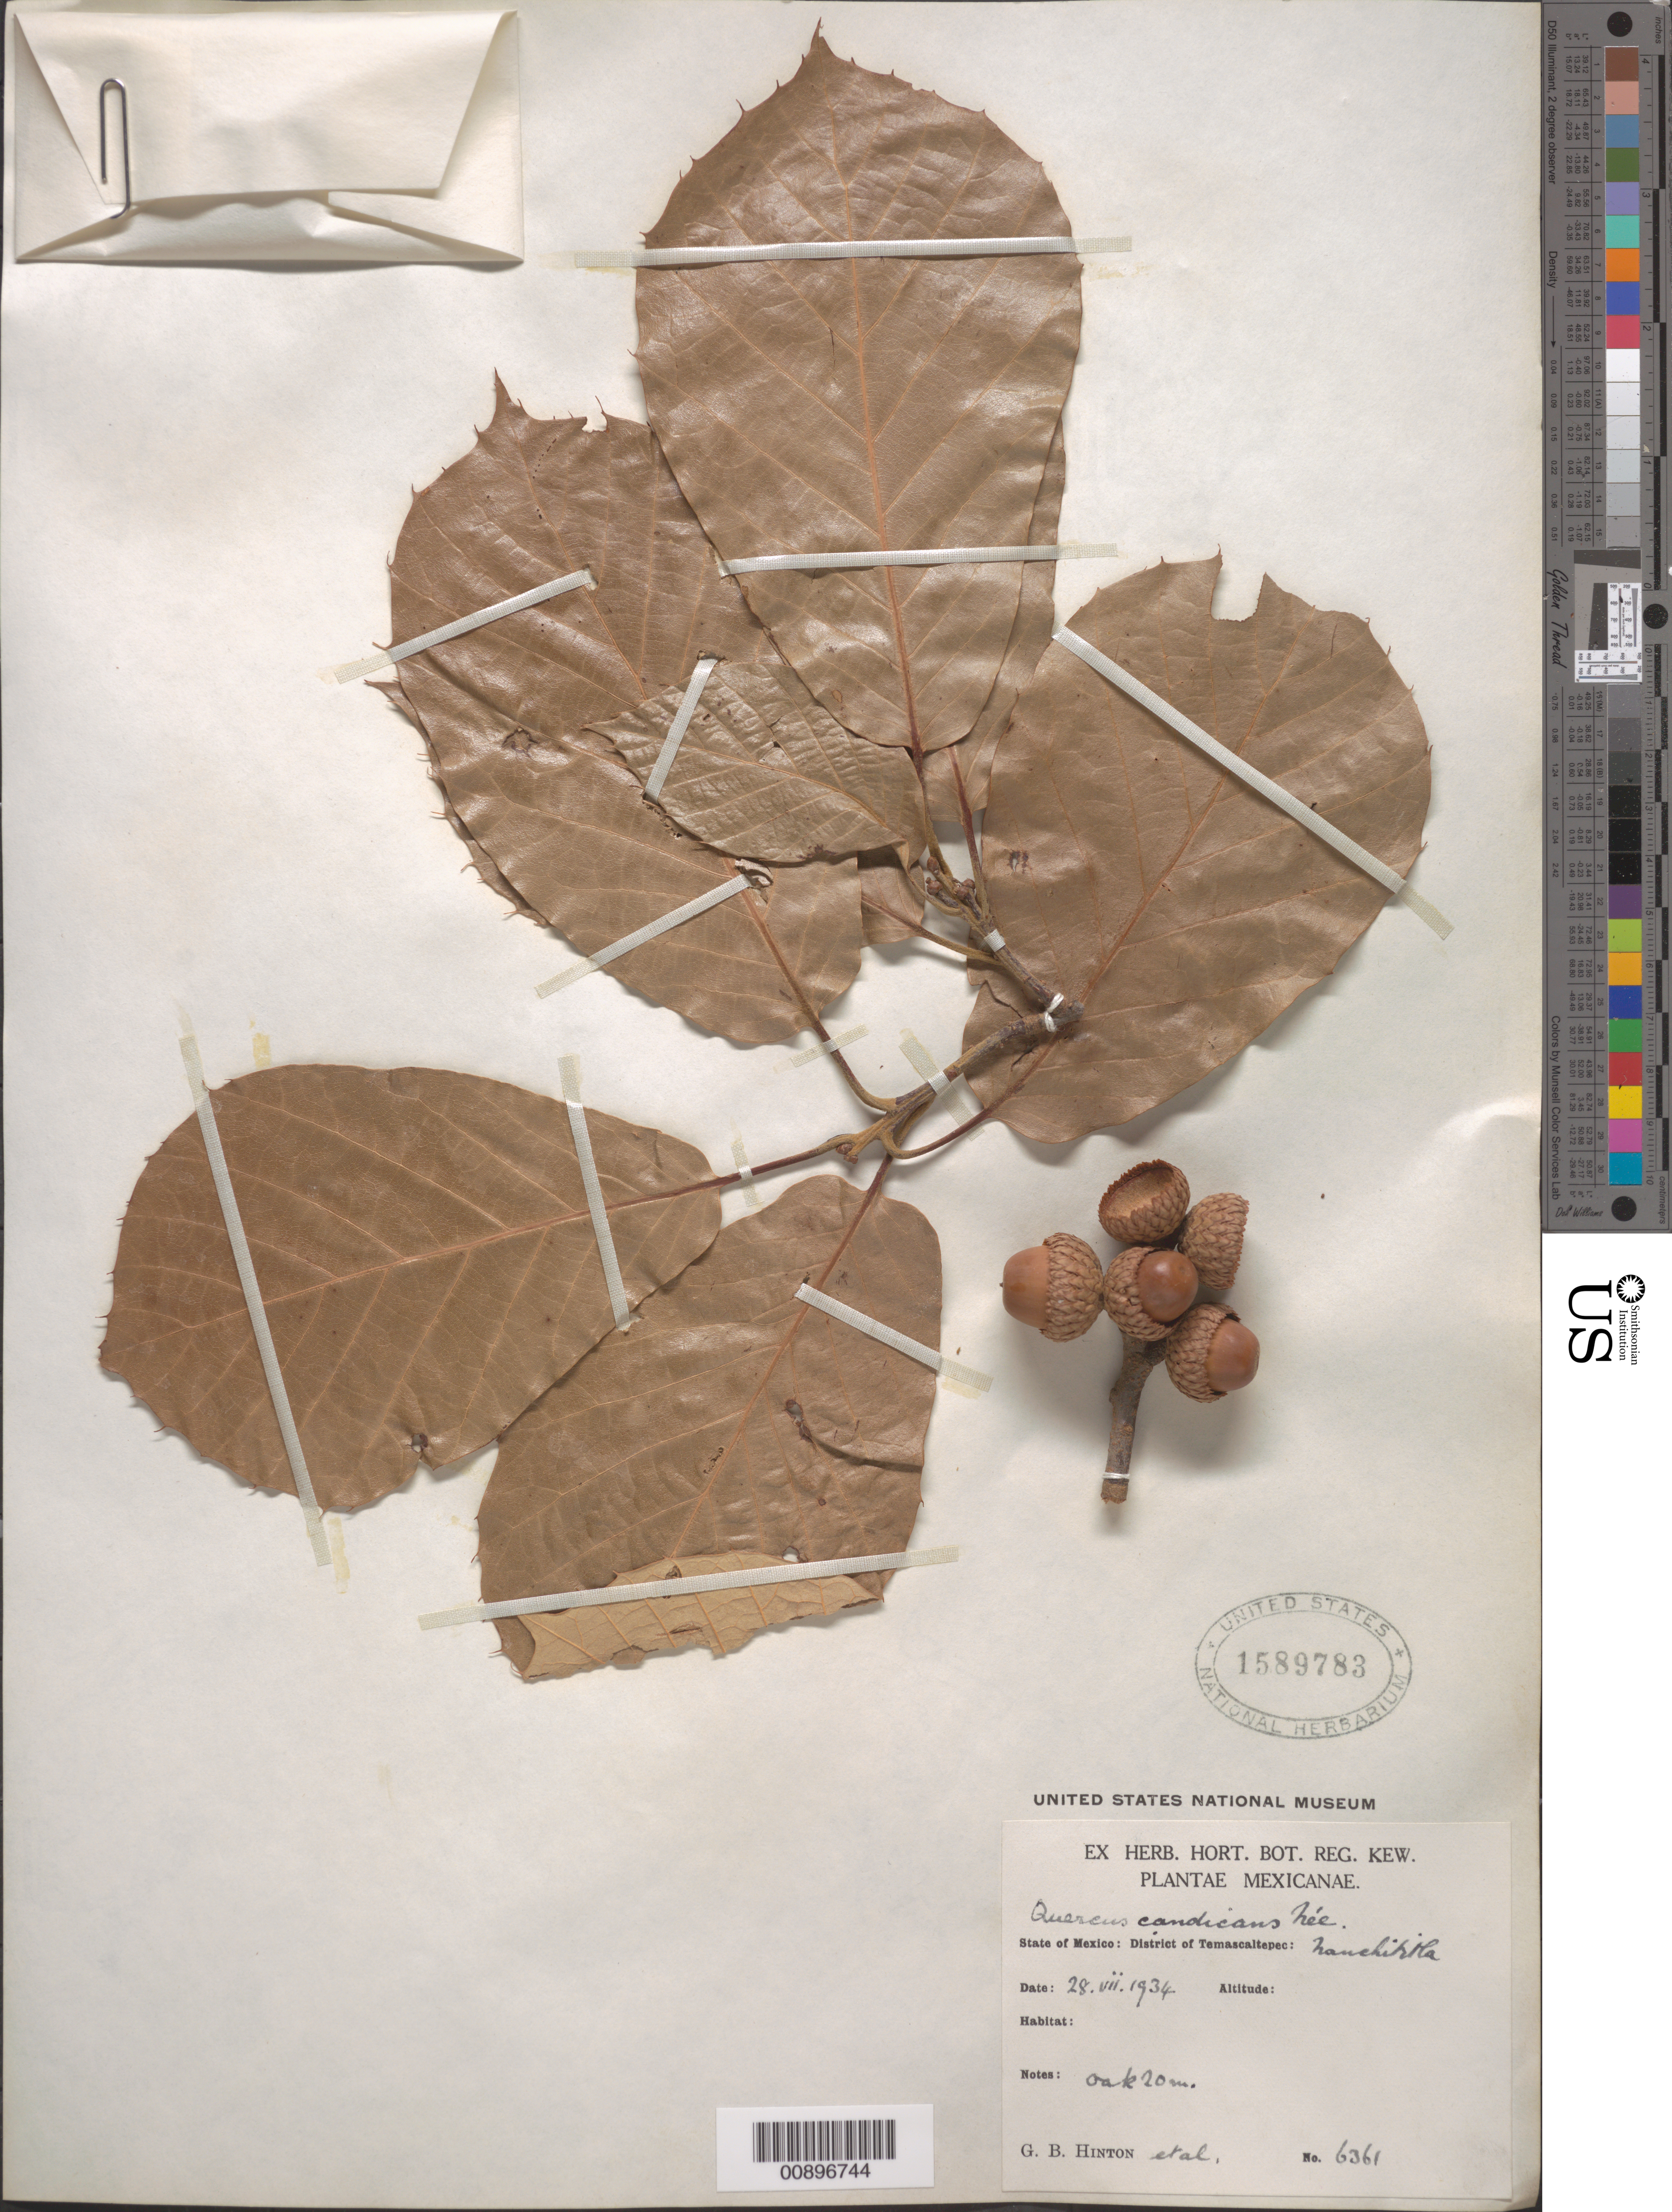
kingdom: Plantae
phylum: Tracheophyta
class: Magnoliopsida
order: Fagales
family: Fagaceae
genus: Quercus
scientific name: Quercus candicans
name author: Née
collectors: G. B. Hinton & et al.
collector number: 6361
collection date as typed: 28 Jul 1934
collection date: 1934-07-28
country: Mexico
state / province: México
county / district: Temascaltepec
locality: State of Mexico: District of Temascaltepec: Nanchititla.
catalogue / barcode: US 1589783